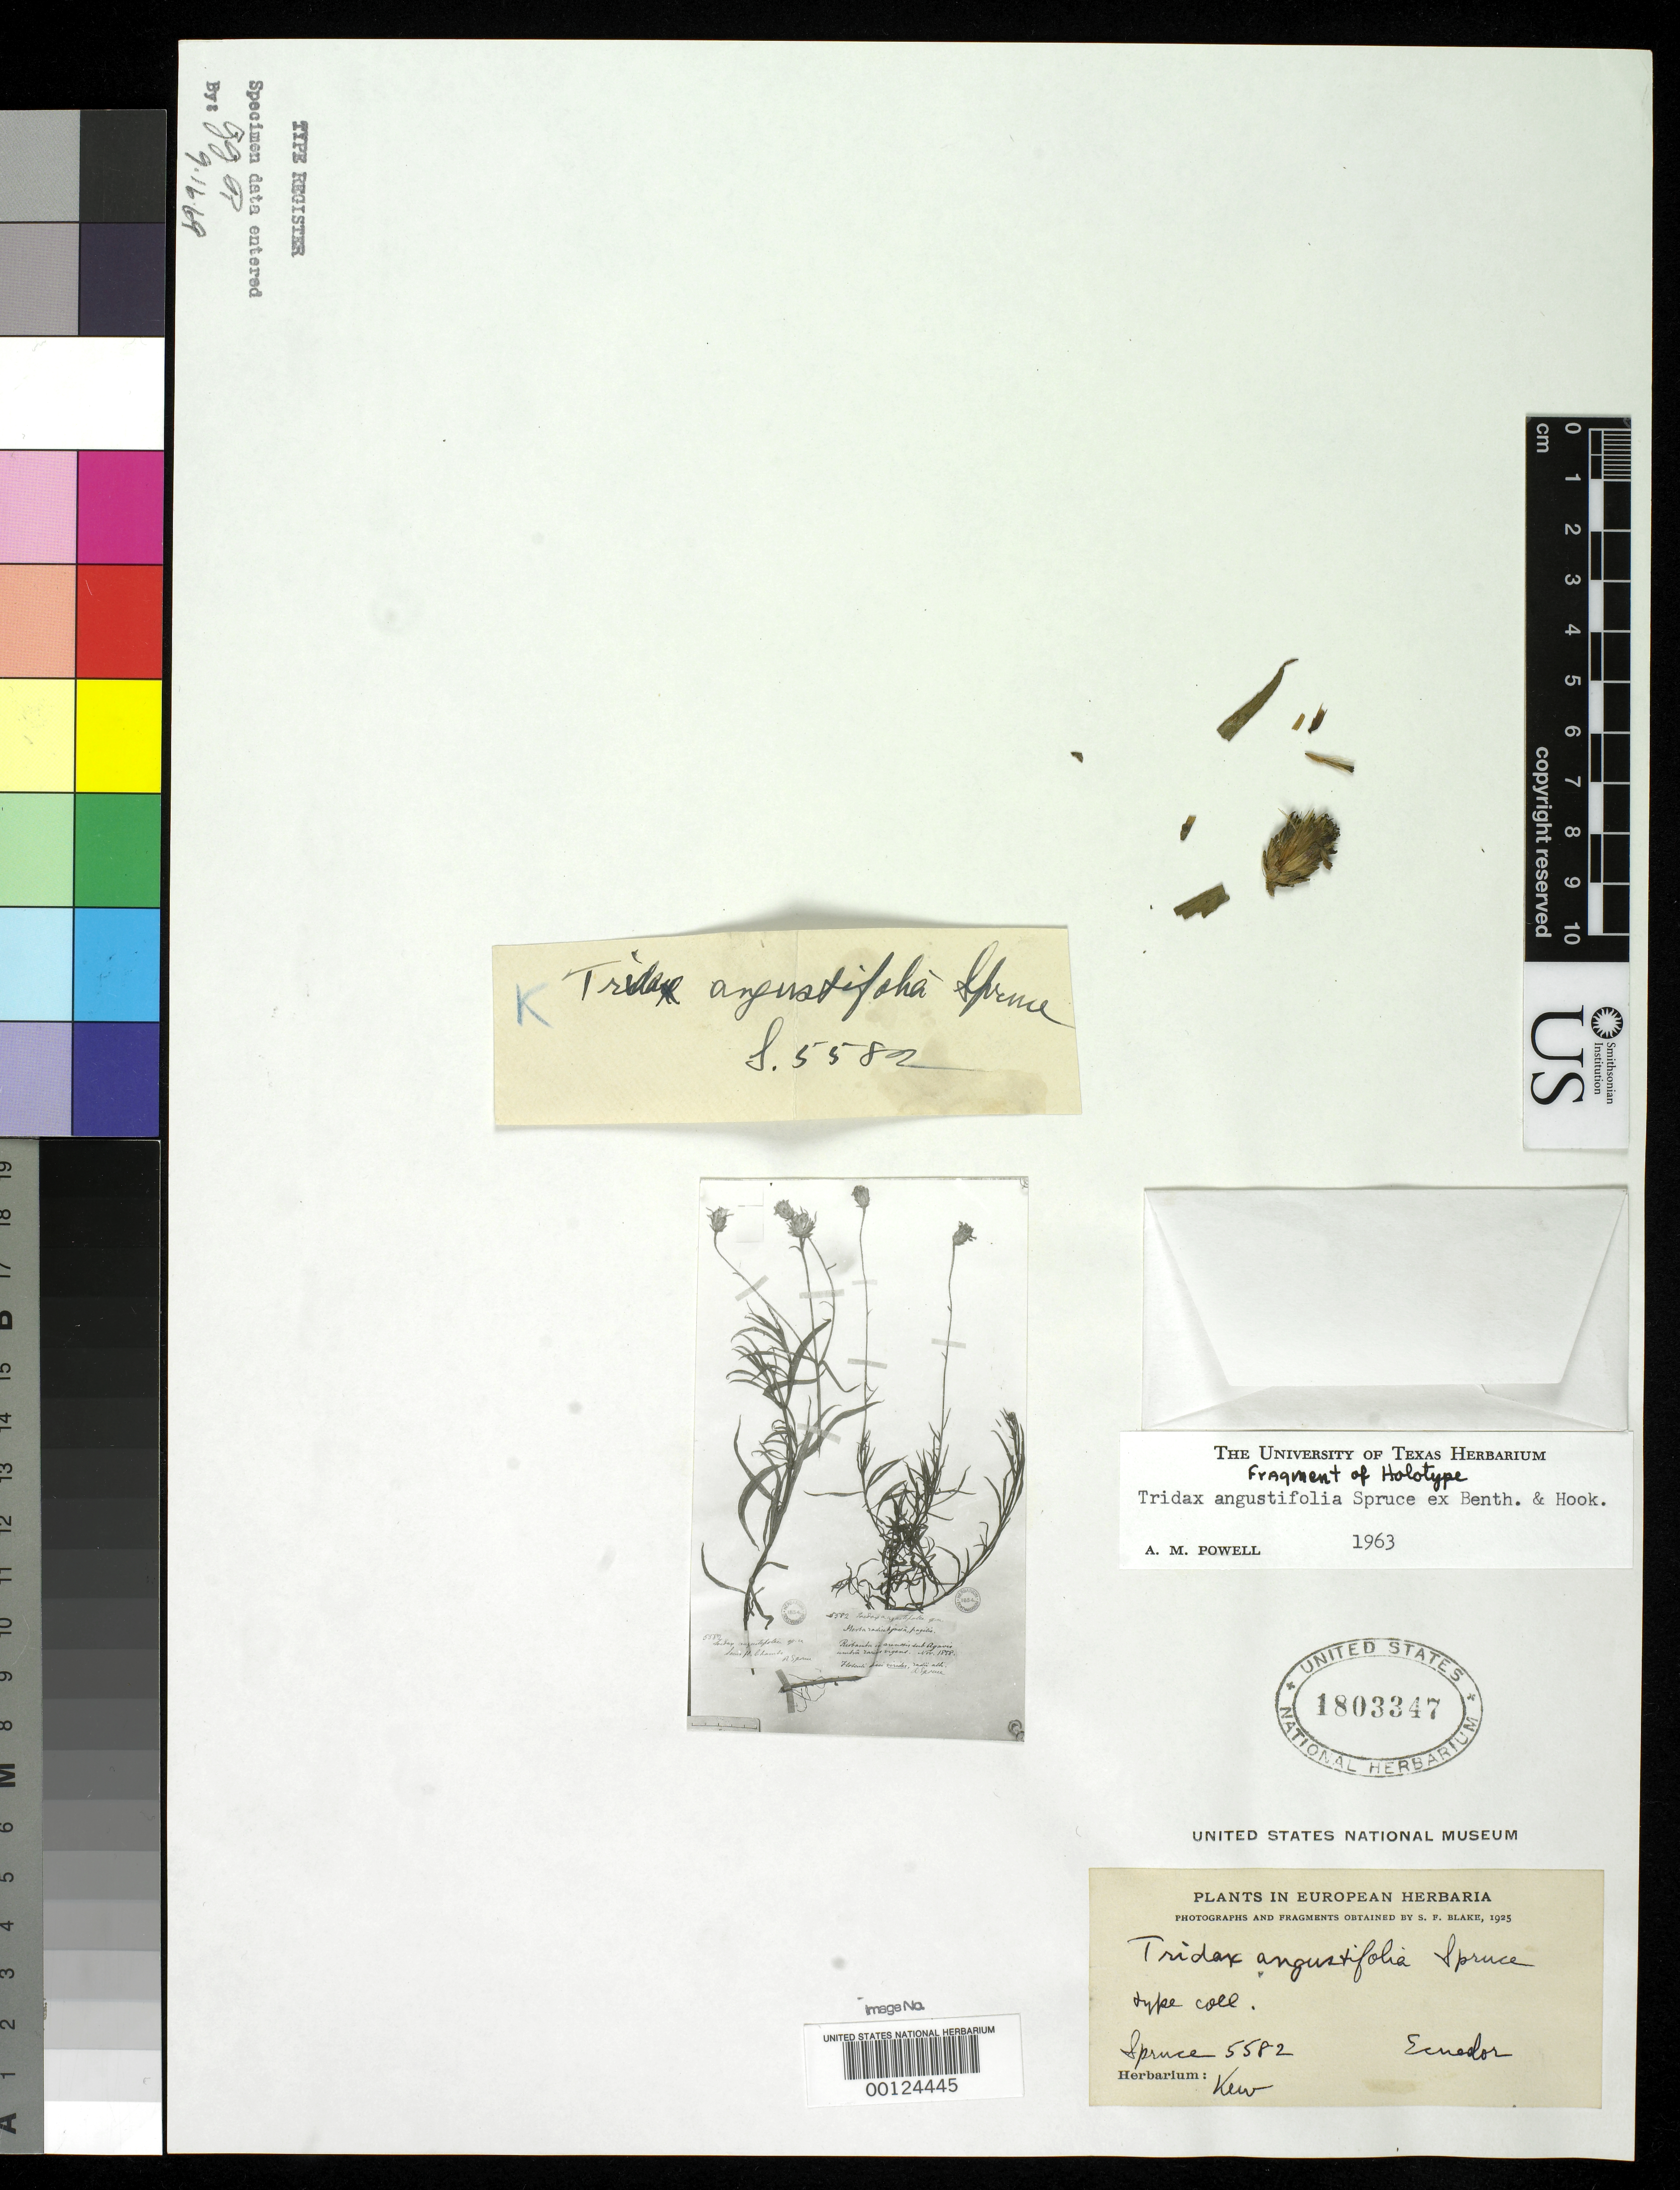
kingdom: Plantae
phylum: Tracheophyta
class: Magnoliopsida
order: Asterales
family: Asteraceae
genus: Tridax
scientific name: Tridax angustifolia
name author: Spruce ex Benth. & Hook. f.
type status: Type Fragment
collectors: R. Spruce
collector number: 5582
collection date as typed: Nov 1858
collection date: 1858-11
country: Ecuador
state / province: Chimborazo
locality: Riobamba.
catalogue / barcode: US 1803347